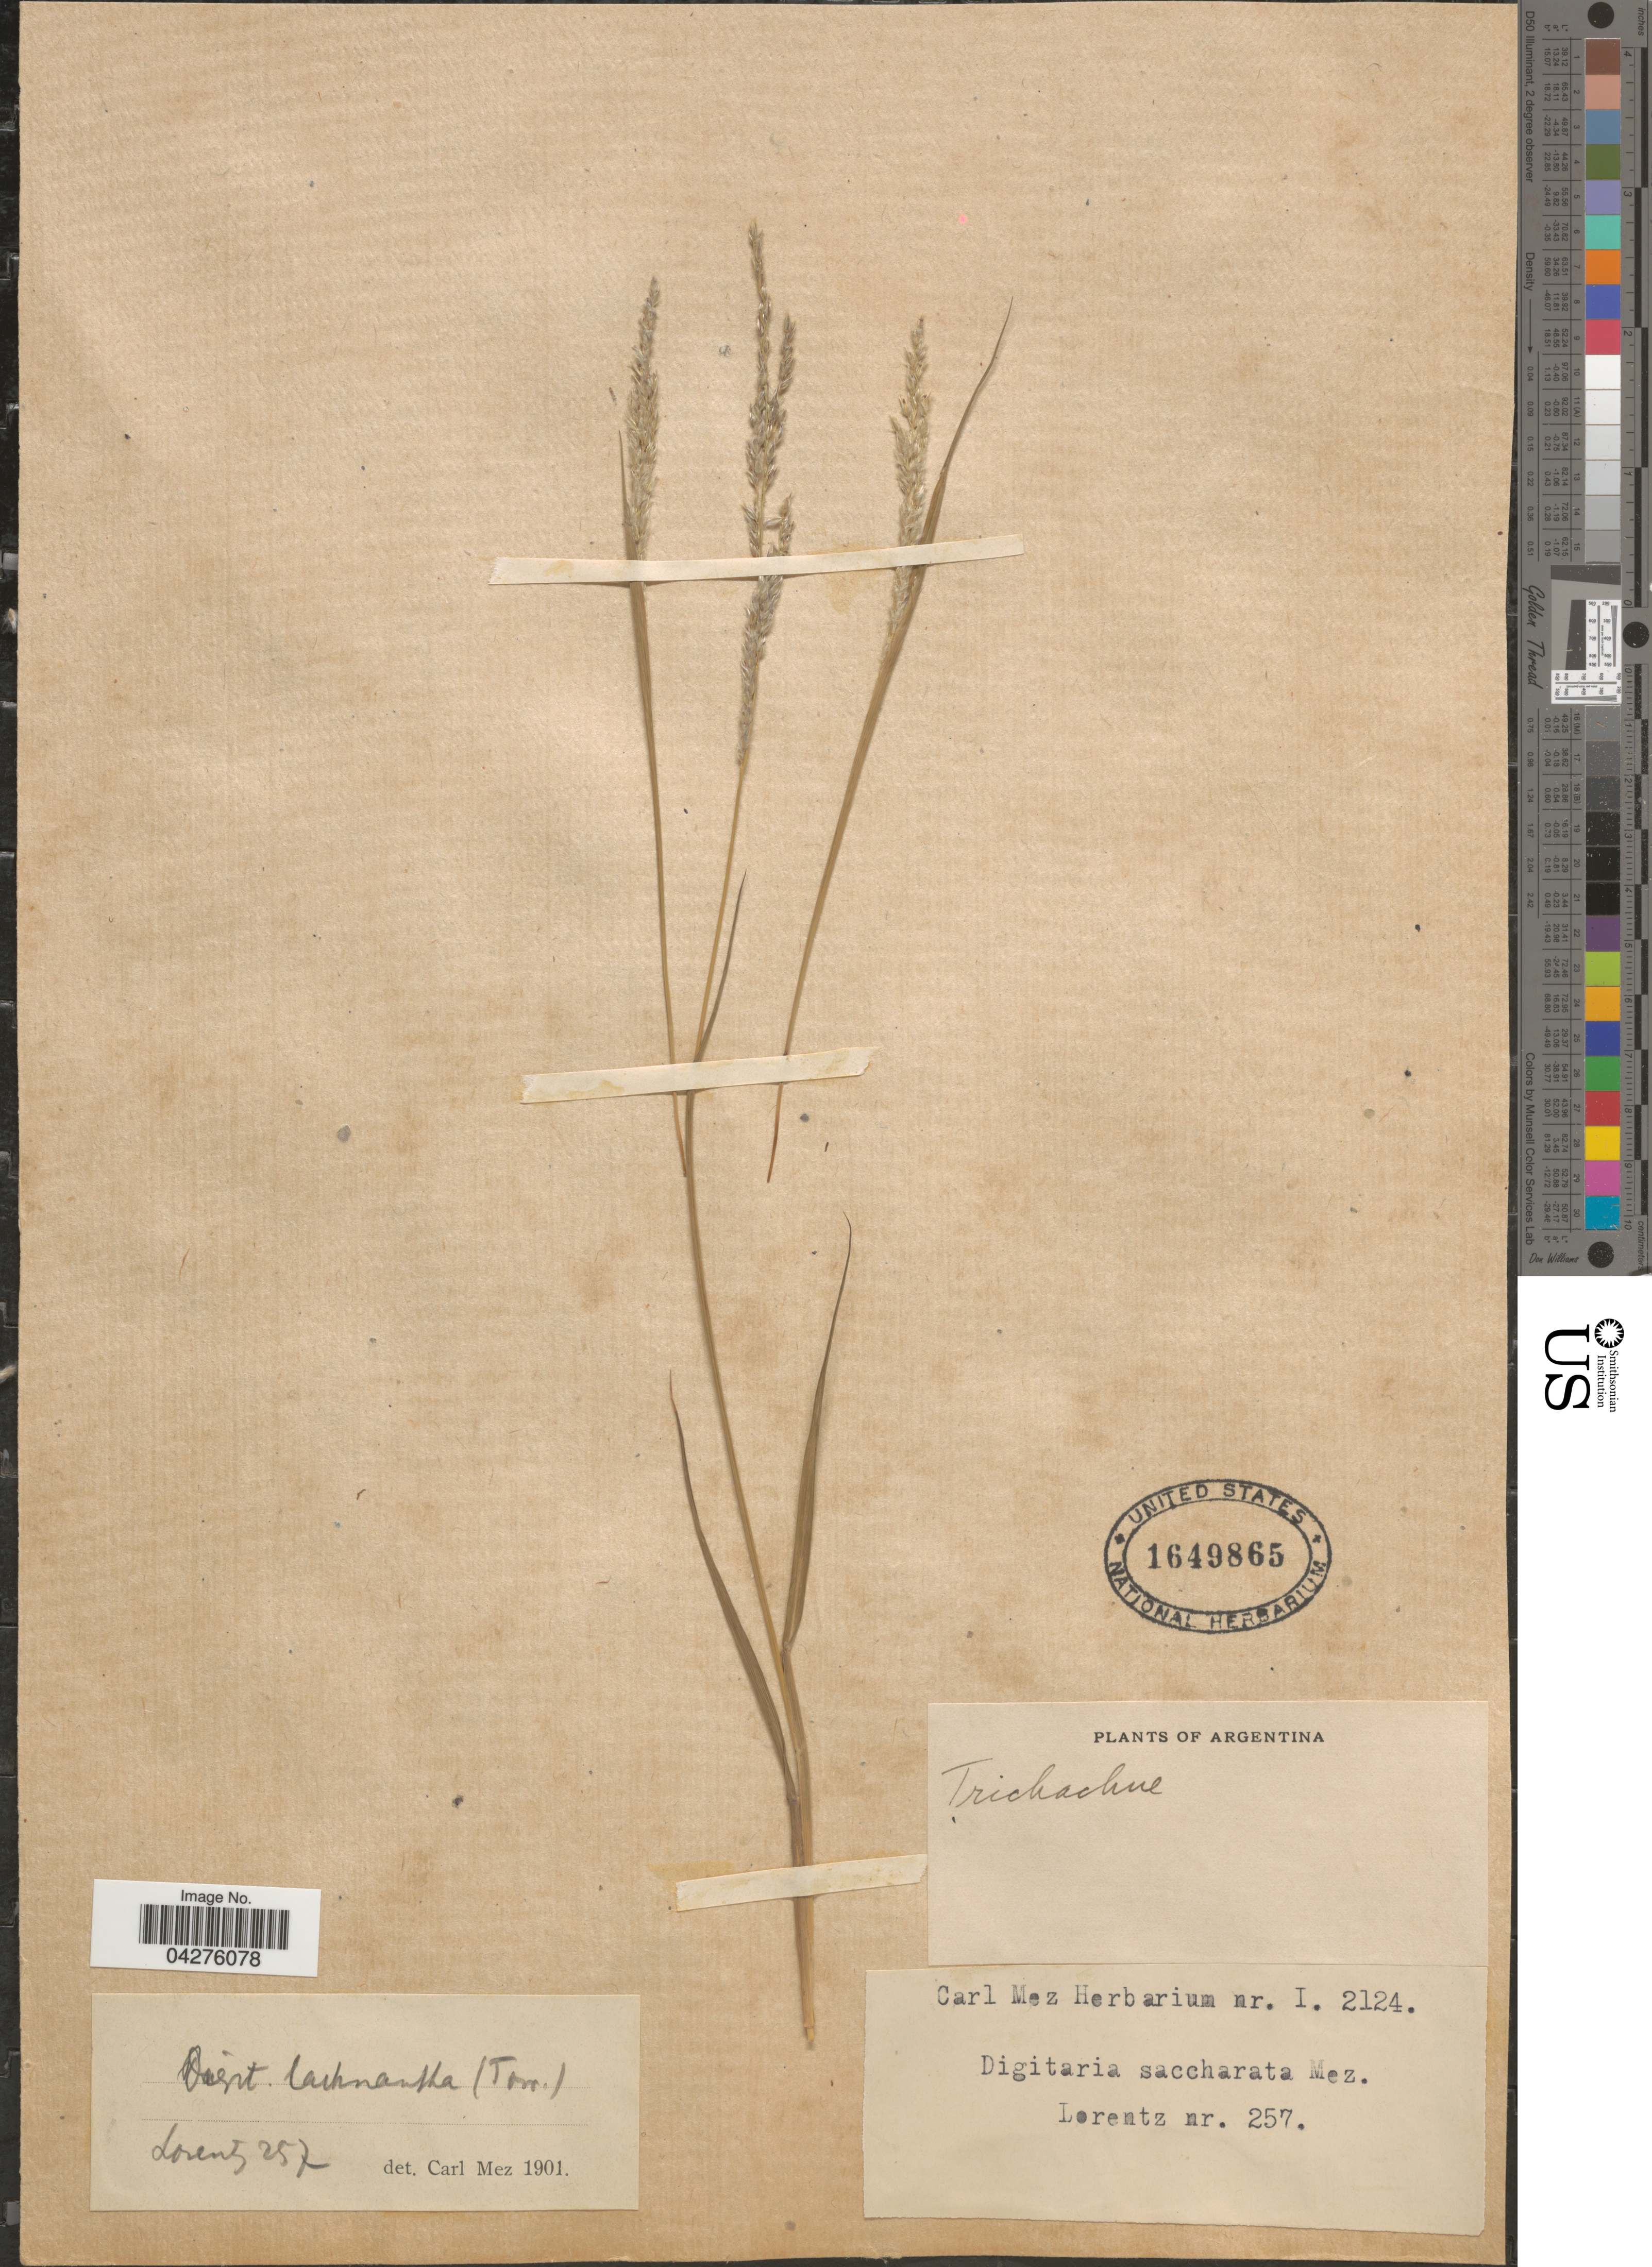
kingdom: Plantae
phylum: Tracheophyta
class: Liliopsida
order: Poales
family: Poaceae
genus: Digitaria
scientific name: Digitaria californica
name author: (Benth.) Henr.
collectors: -. Lorentz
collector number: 257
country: Argentina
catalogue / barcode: US 1649865